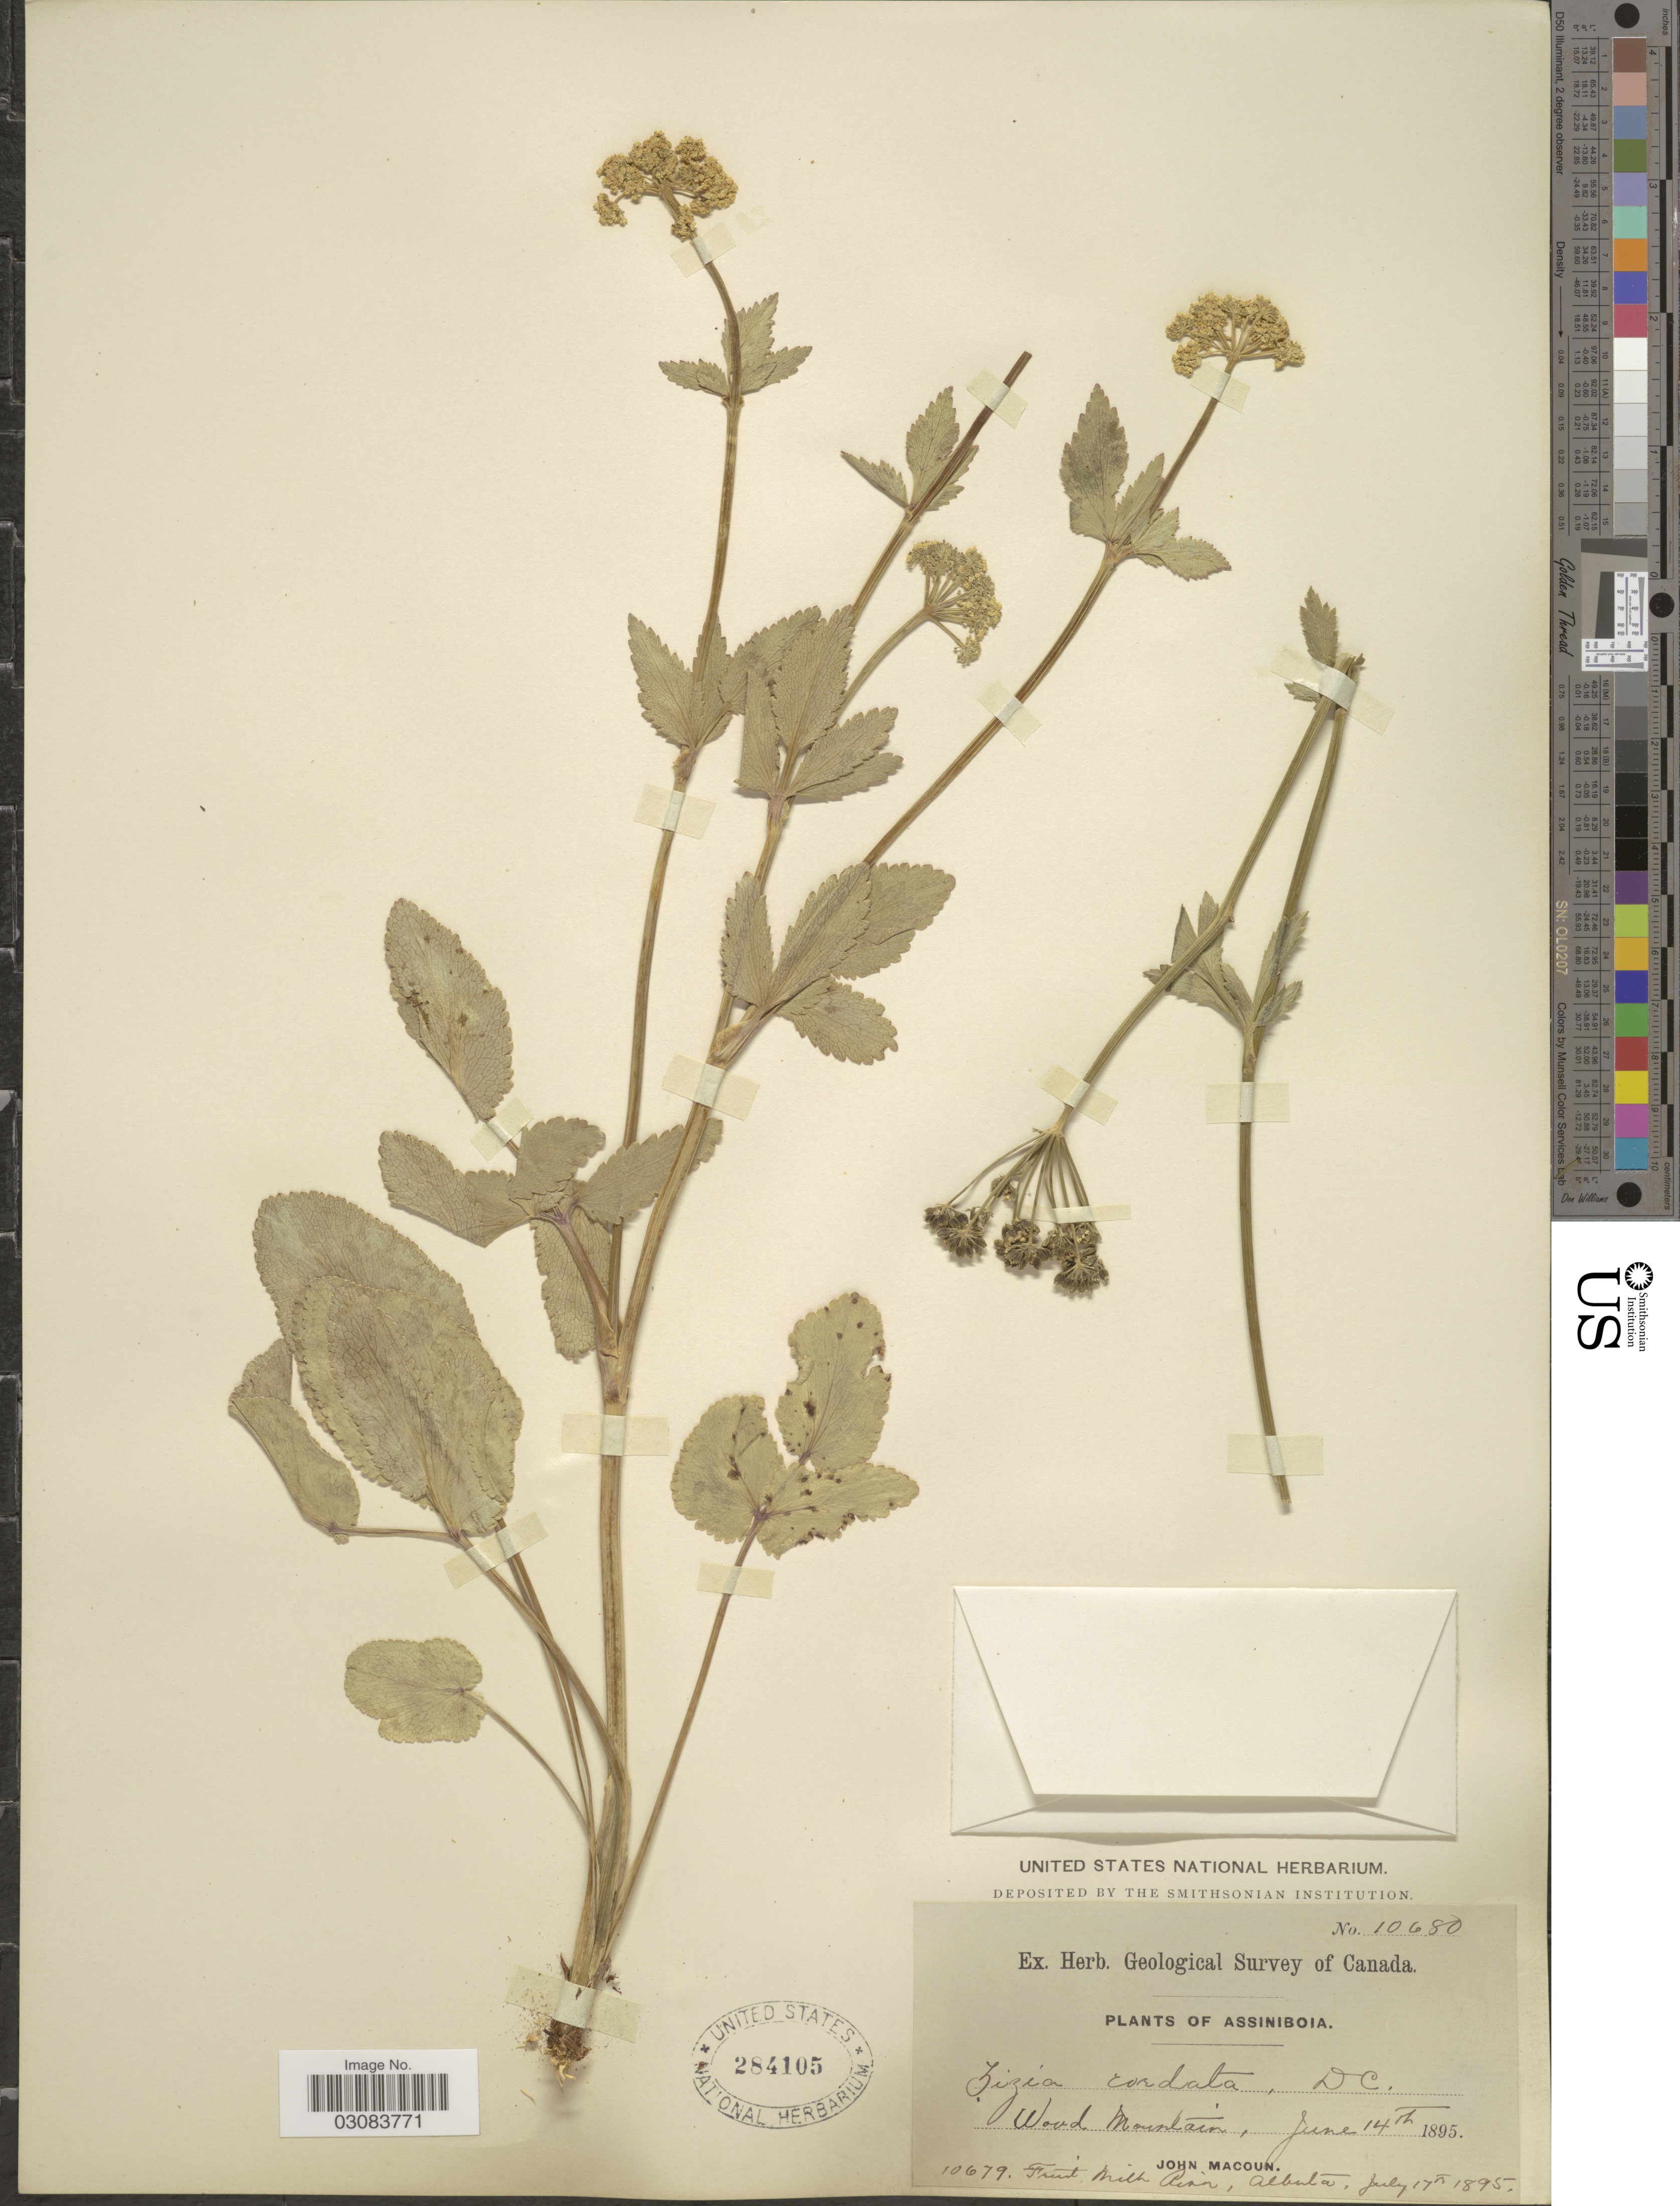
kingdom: Plantae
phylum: Tracheophyta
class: Magnoliopsida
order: Apiales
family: Apiaceae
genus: Zizia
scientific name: Zizia aptera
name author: (A. Gray) Fernald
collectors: J. Macoun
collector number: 10680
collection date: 1895-06-14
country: Canada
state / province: Saskatchewan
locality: Assiniboia. Wood Mountain.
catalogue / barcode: US 284105